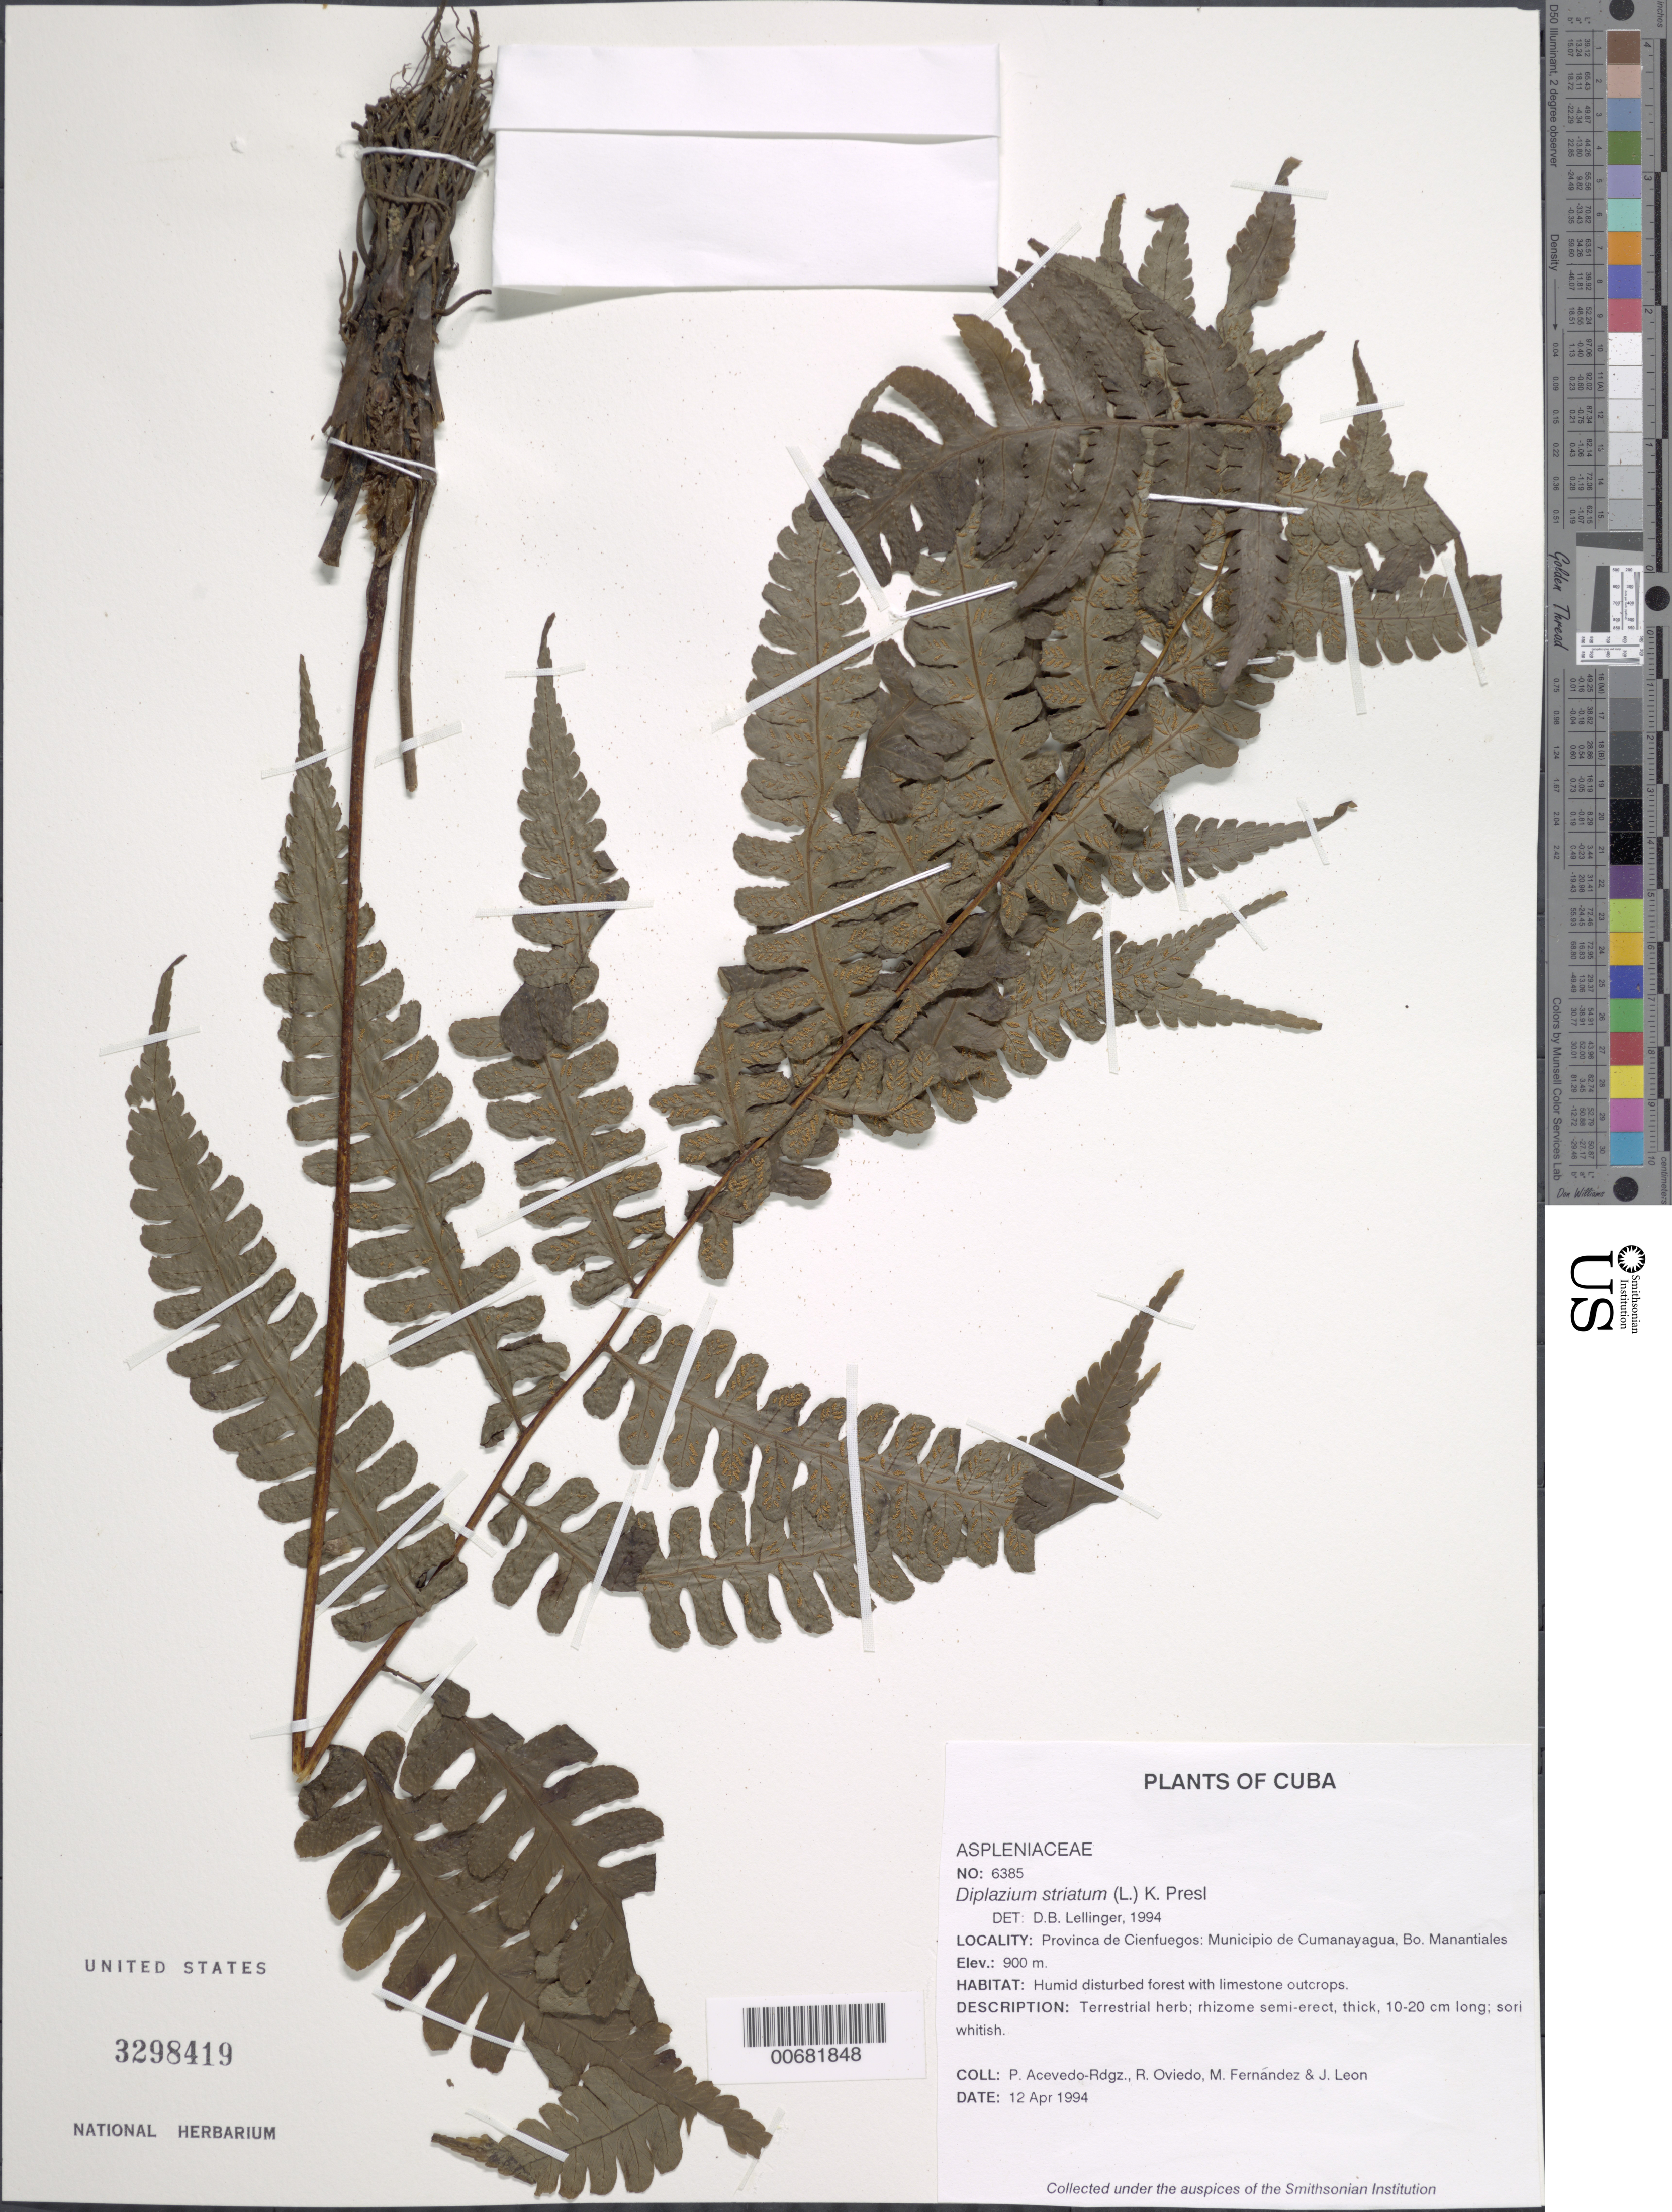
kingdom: Plantae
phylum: Tracheophyta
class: Polypodiopsida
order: Polypodiales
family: Athyriaceae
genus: Diplazium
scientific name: Diplazium striatum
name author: (L.) C. Presl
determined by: Lellinger, David B., (BOT), Smithsonian Institution - National Museum of Natural History (UNITED STATES)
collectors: P. Acevedo-Rodr., R. Oviedo, M. Fernández & J. León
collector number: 6385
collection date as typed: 12 Apr 1994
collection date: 1994-04-12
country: Cuba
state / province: Cienfuegos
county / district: Municipio de Cumanayagua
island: Cuba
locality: Bo Manantiales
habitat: Humid disturbed forest with limestone outcrops.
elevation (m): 900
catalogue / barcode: US 3298419